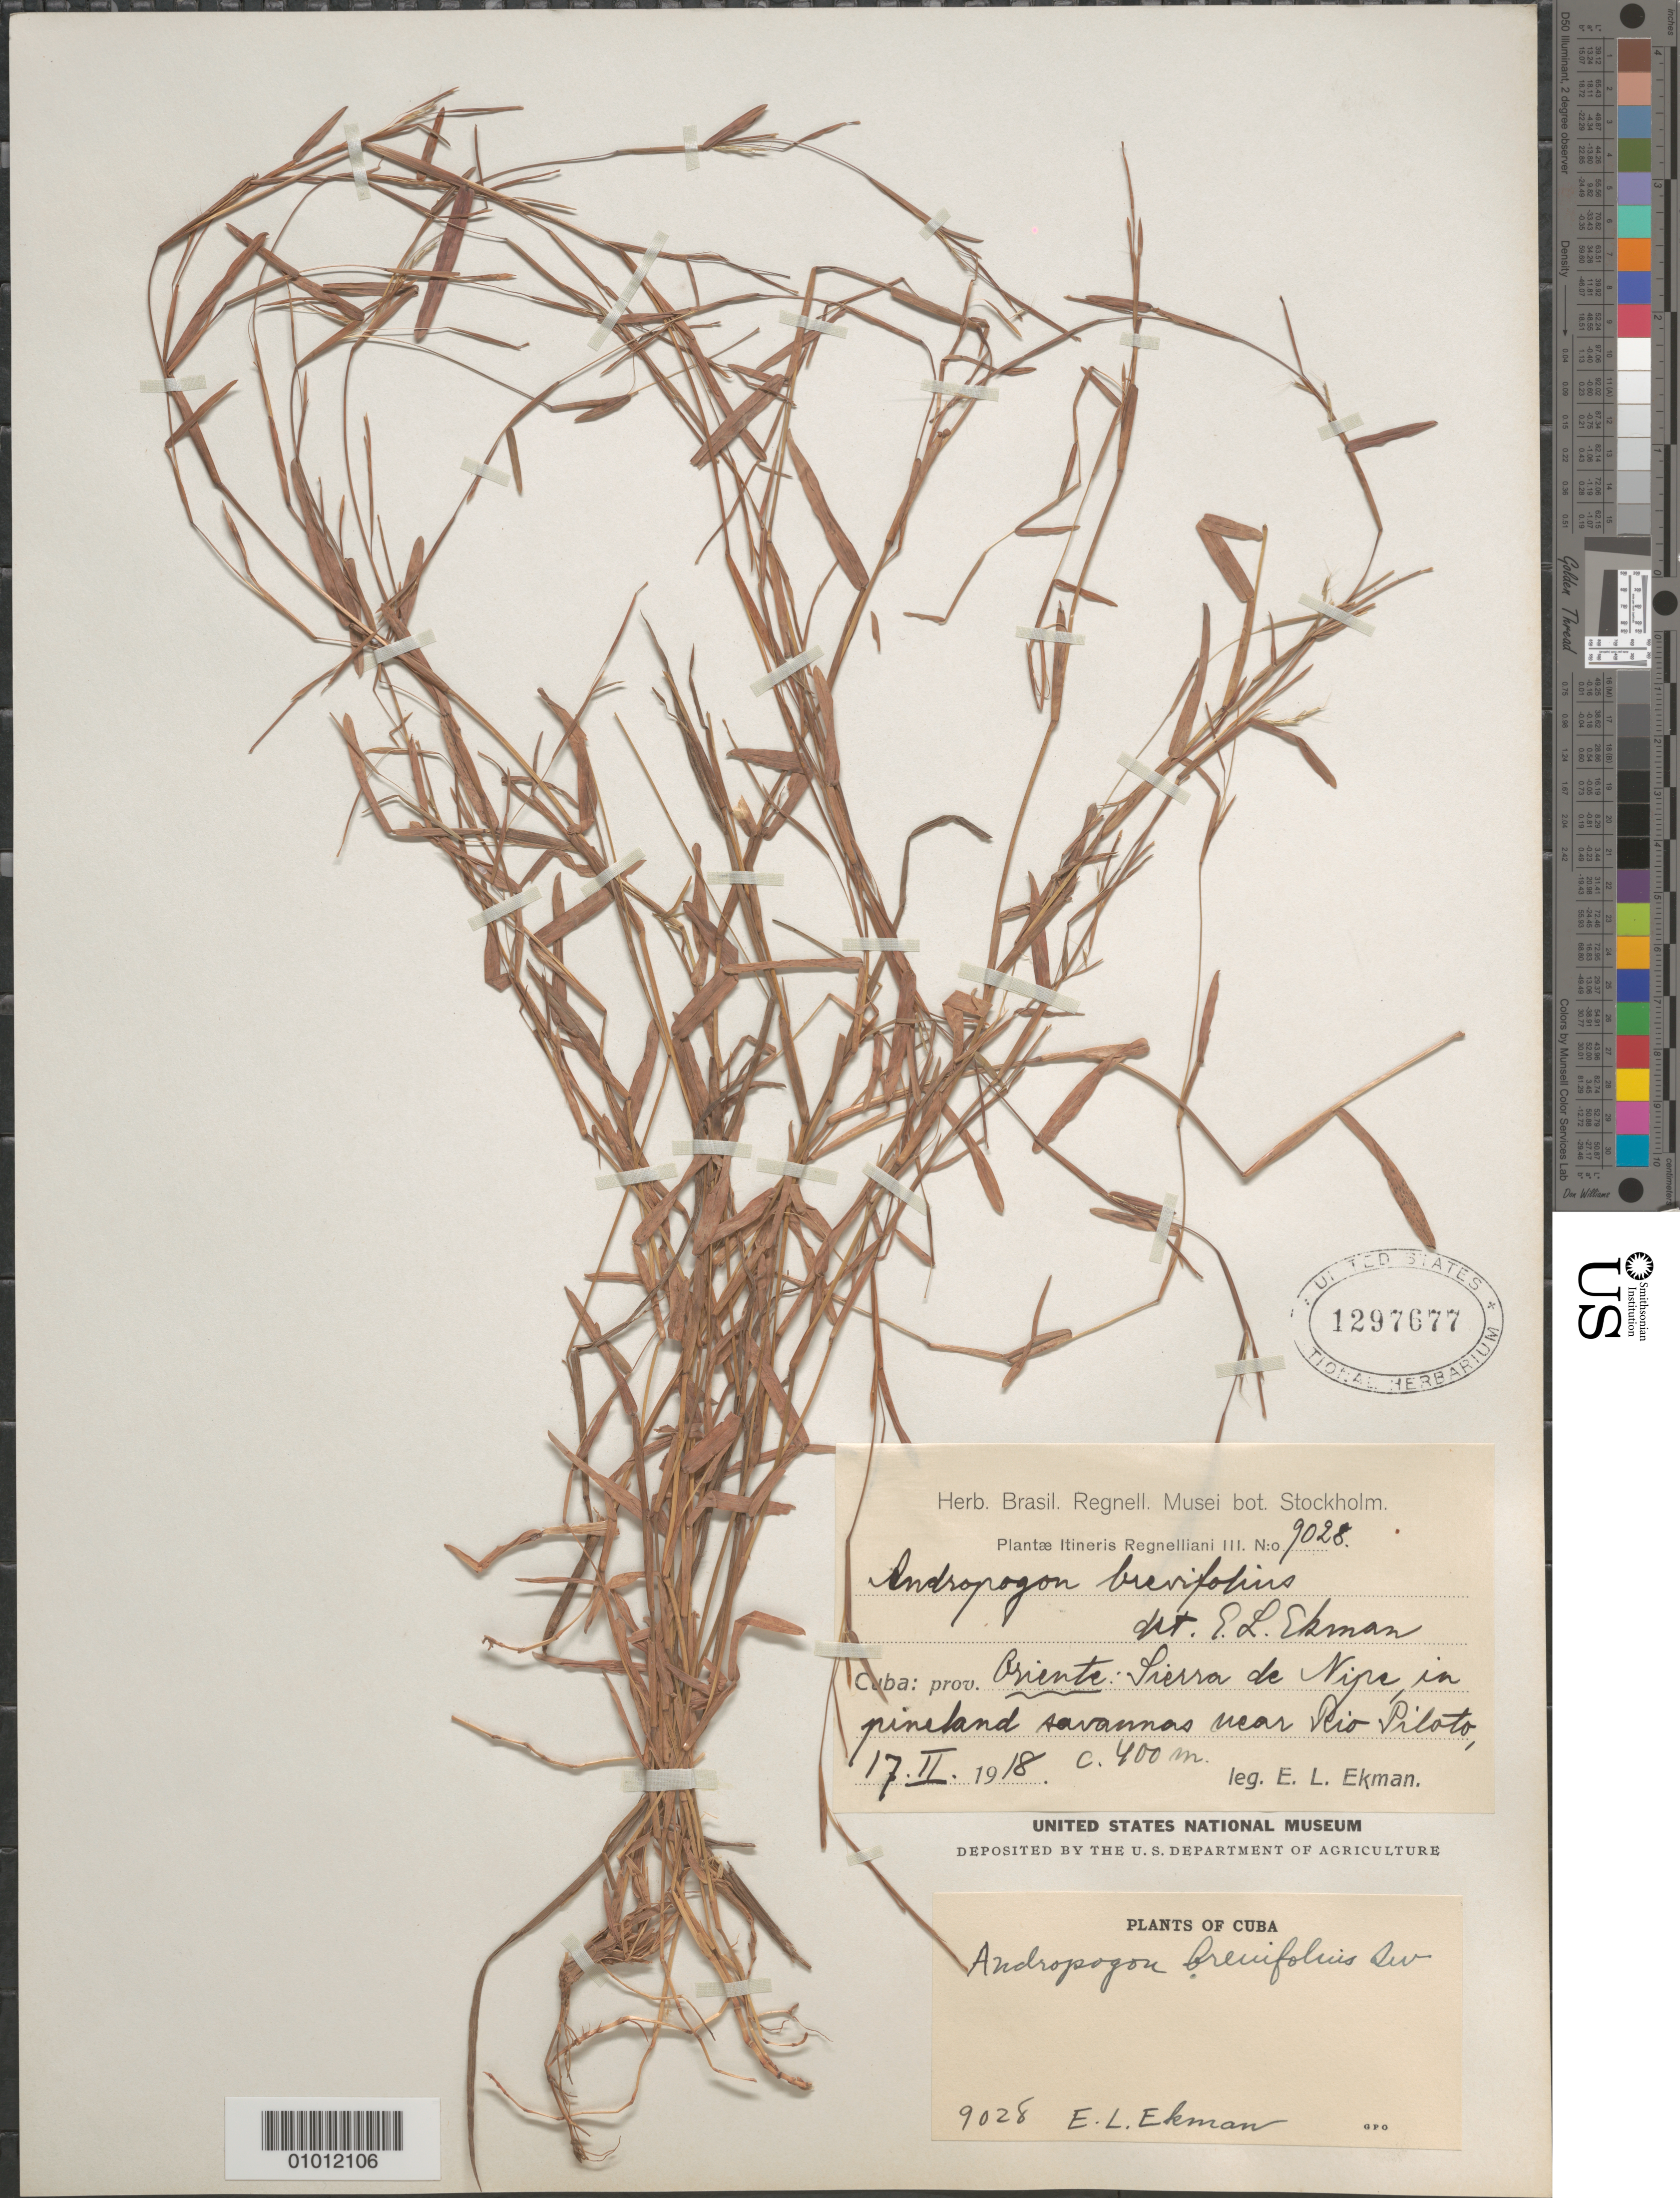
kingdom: Plantae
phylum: Tracheophyta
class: Liliopsida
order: Poales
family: Poaceae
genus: Schizachyrium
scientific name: Schizachyrium brevifolium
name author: (Sw.) Nees ex Büse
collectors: E. L. Ekman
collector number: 9028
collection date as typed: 17 Feb 1918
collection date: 1918-02-17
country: Cuba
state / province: Holguín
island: Cuba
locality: Sierra de Nipe in pine land savannas near Rio Piloto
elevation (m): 400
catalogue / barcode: US 1297677